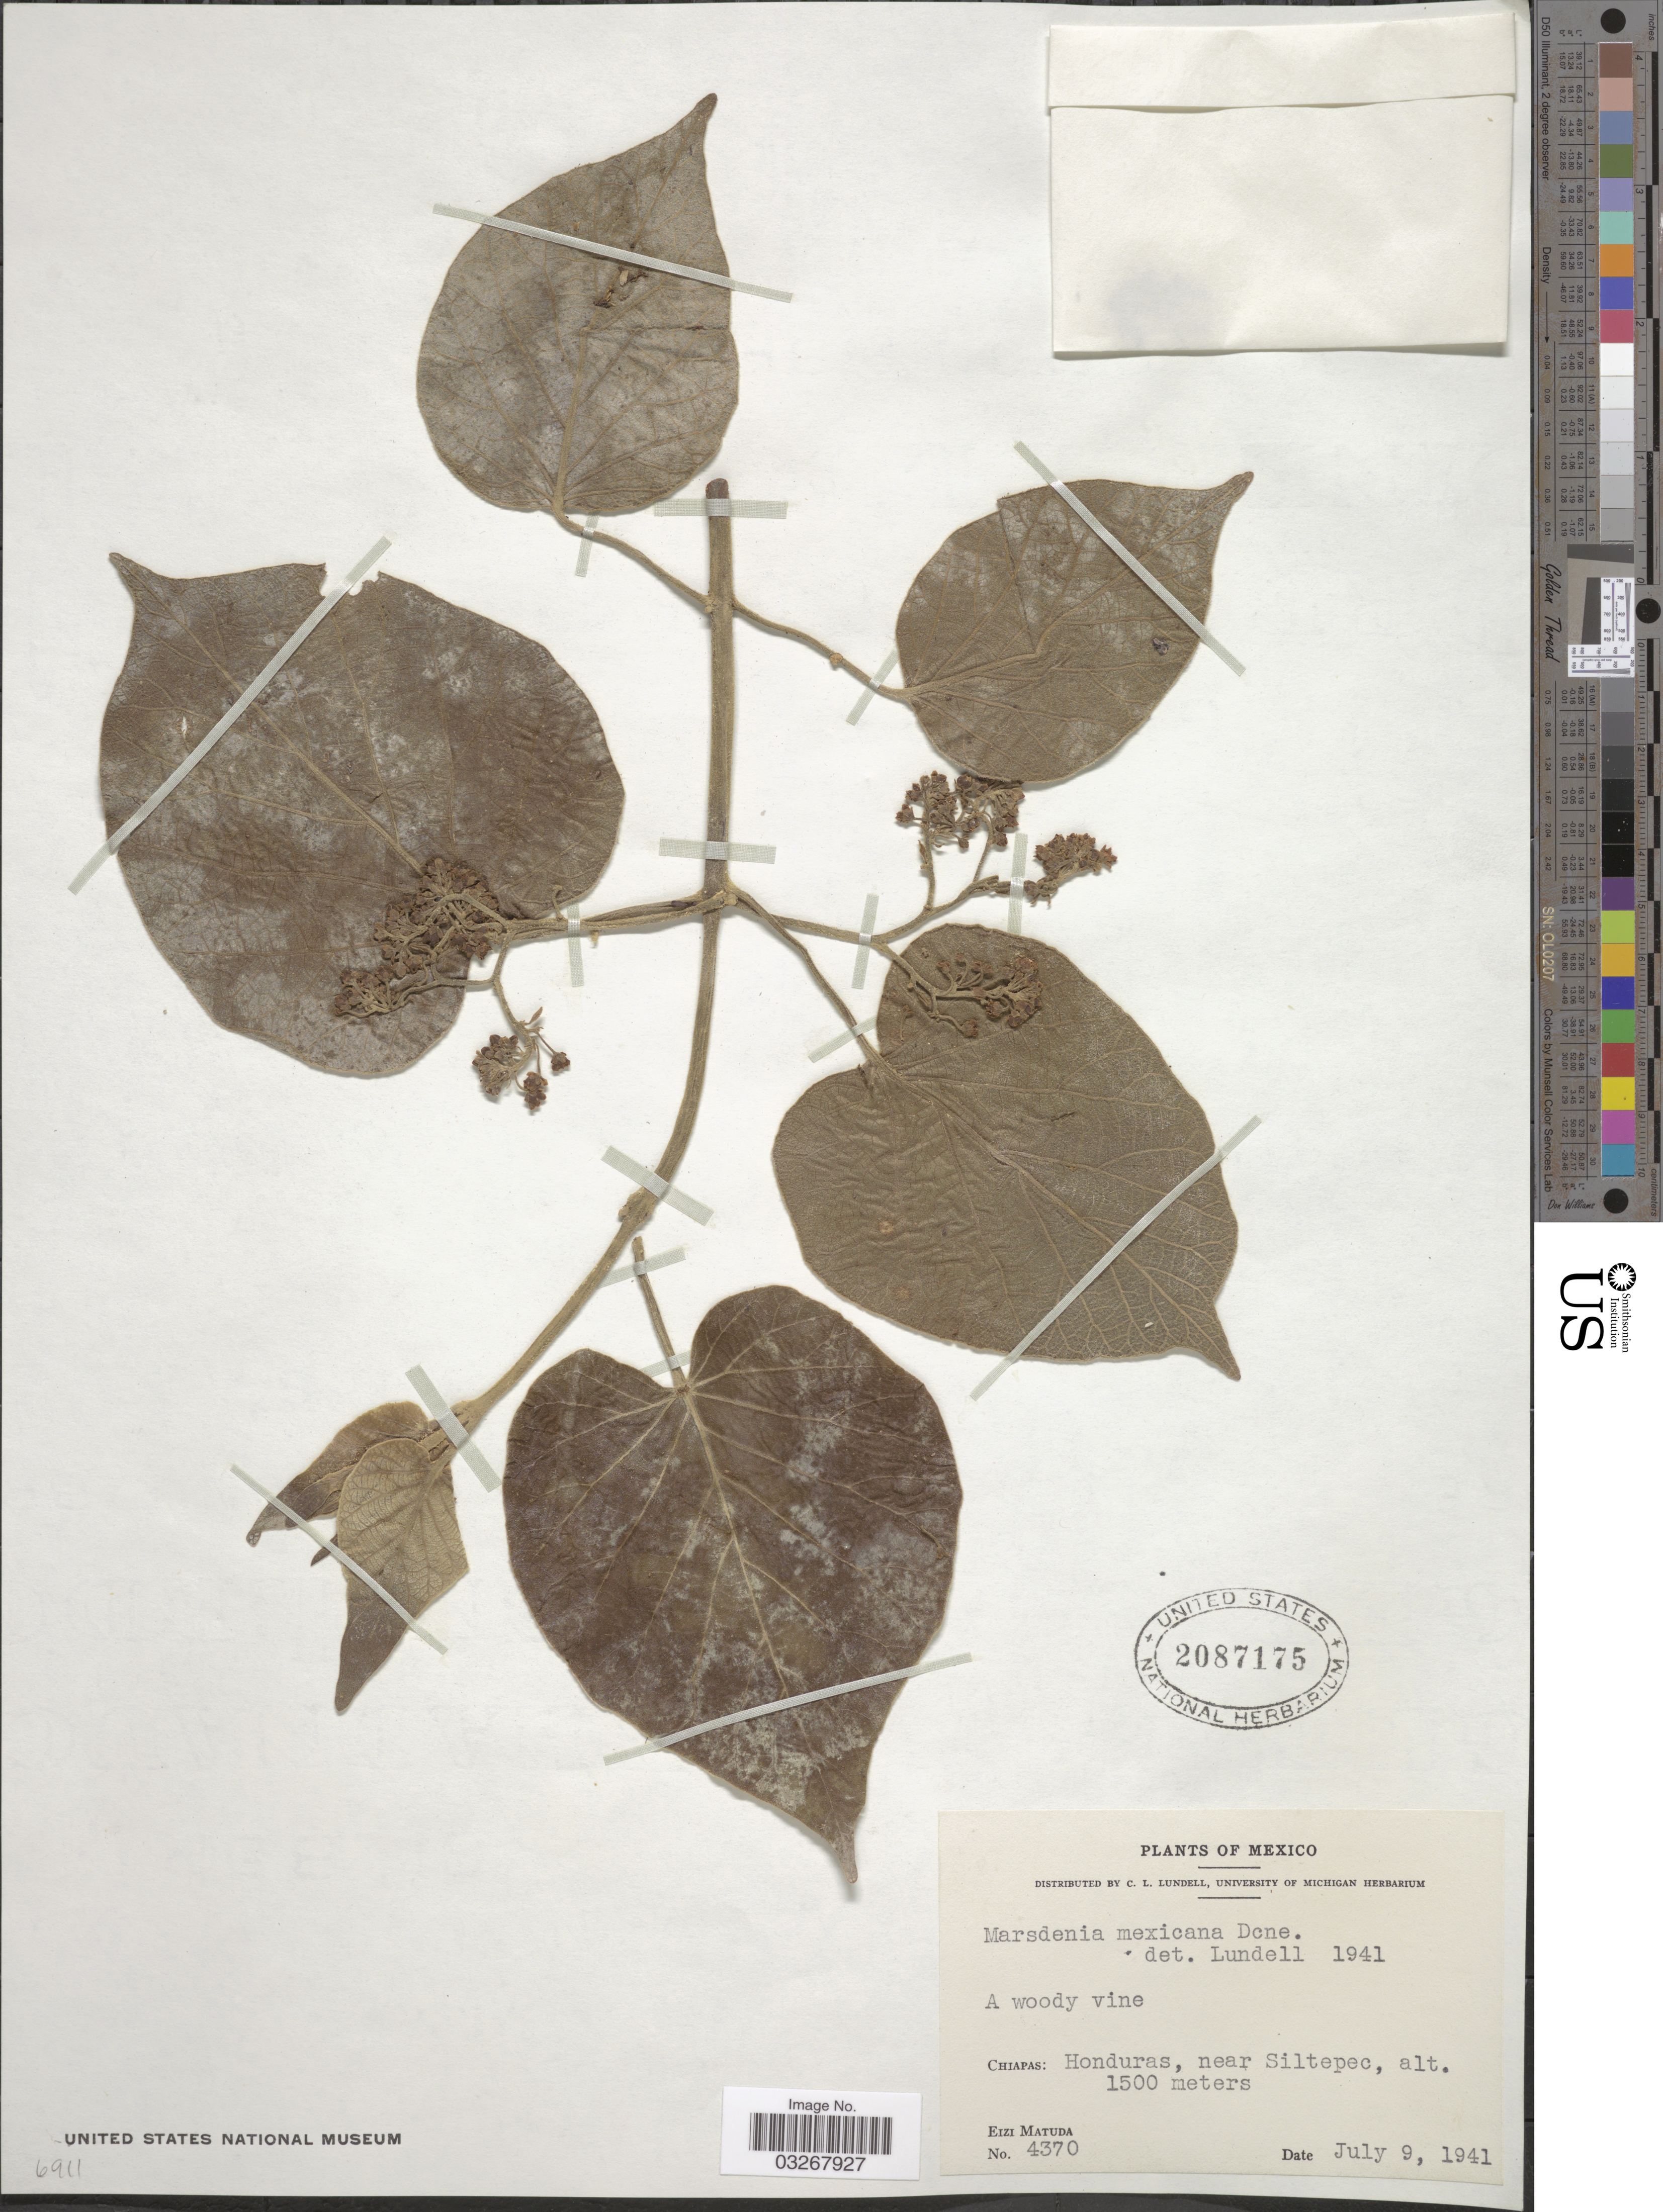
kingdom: Plantae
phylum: Tracheophyta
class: Magnoliopsida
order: Gentianales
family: Apocynaceae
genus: Marsdenia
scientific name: Marsdenia mexicana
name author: Decne.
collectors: E. Matuda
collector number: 4370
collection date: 1941-07-09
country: Mexico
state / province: Chiapas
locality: Honduras, near Siltepec.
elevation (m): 1500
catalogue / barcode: US 2087175